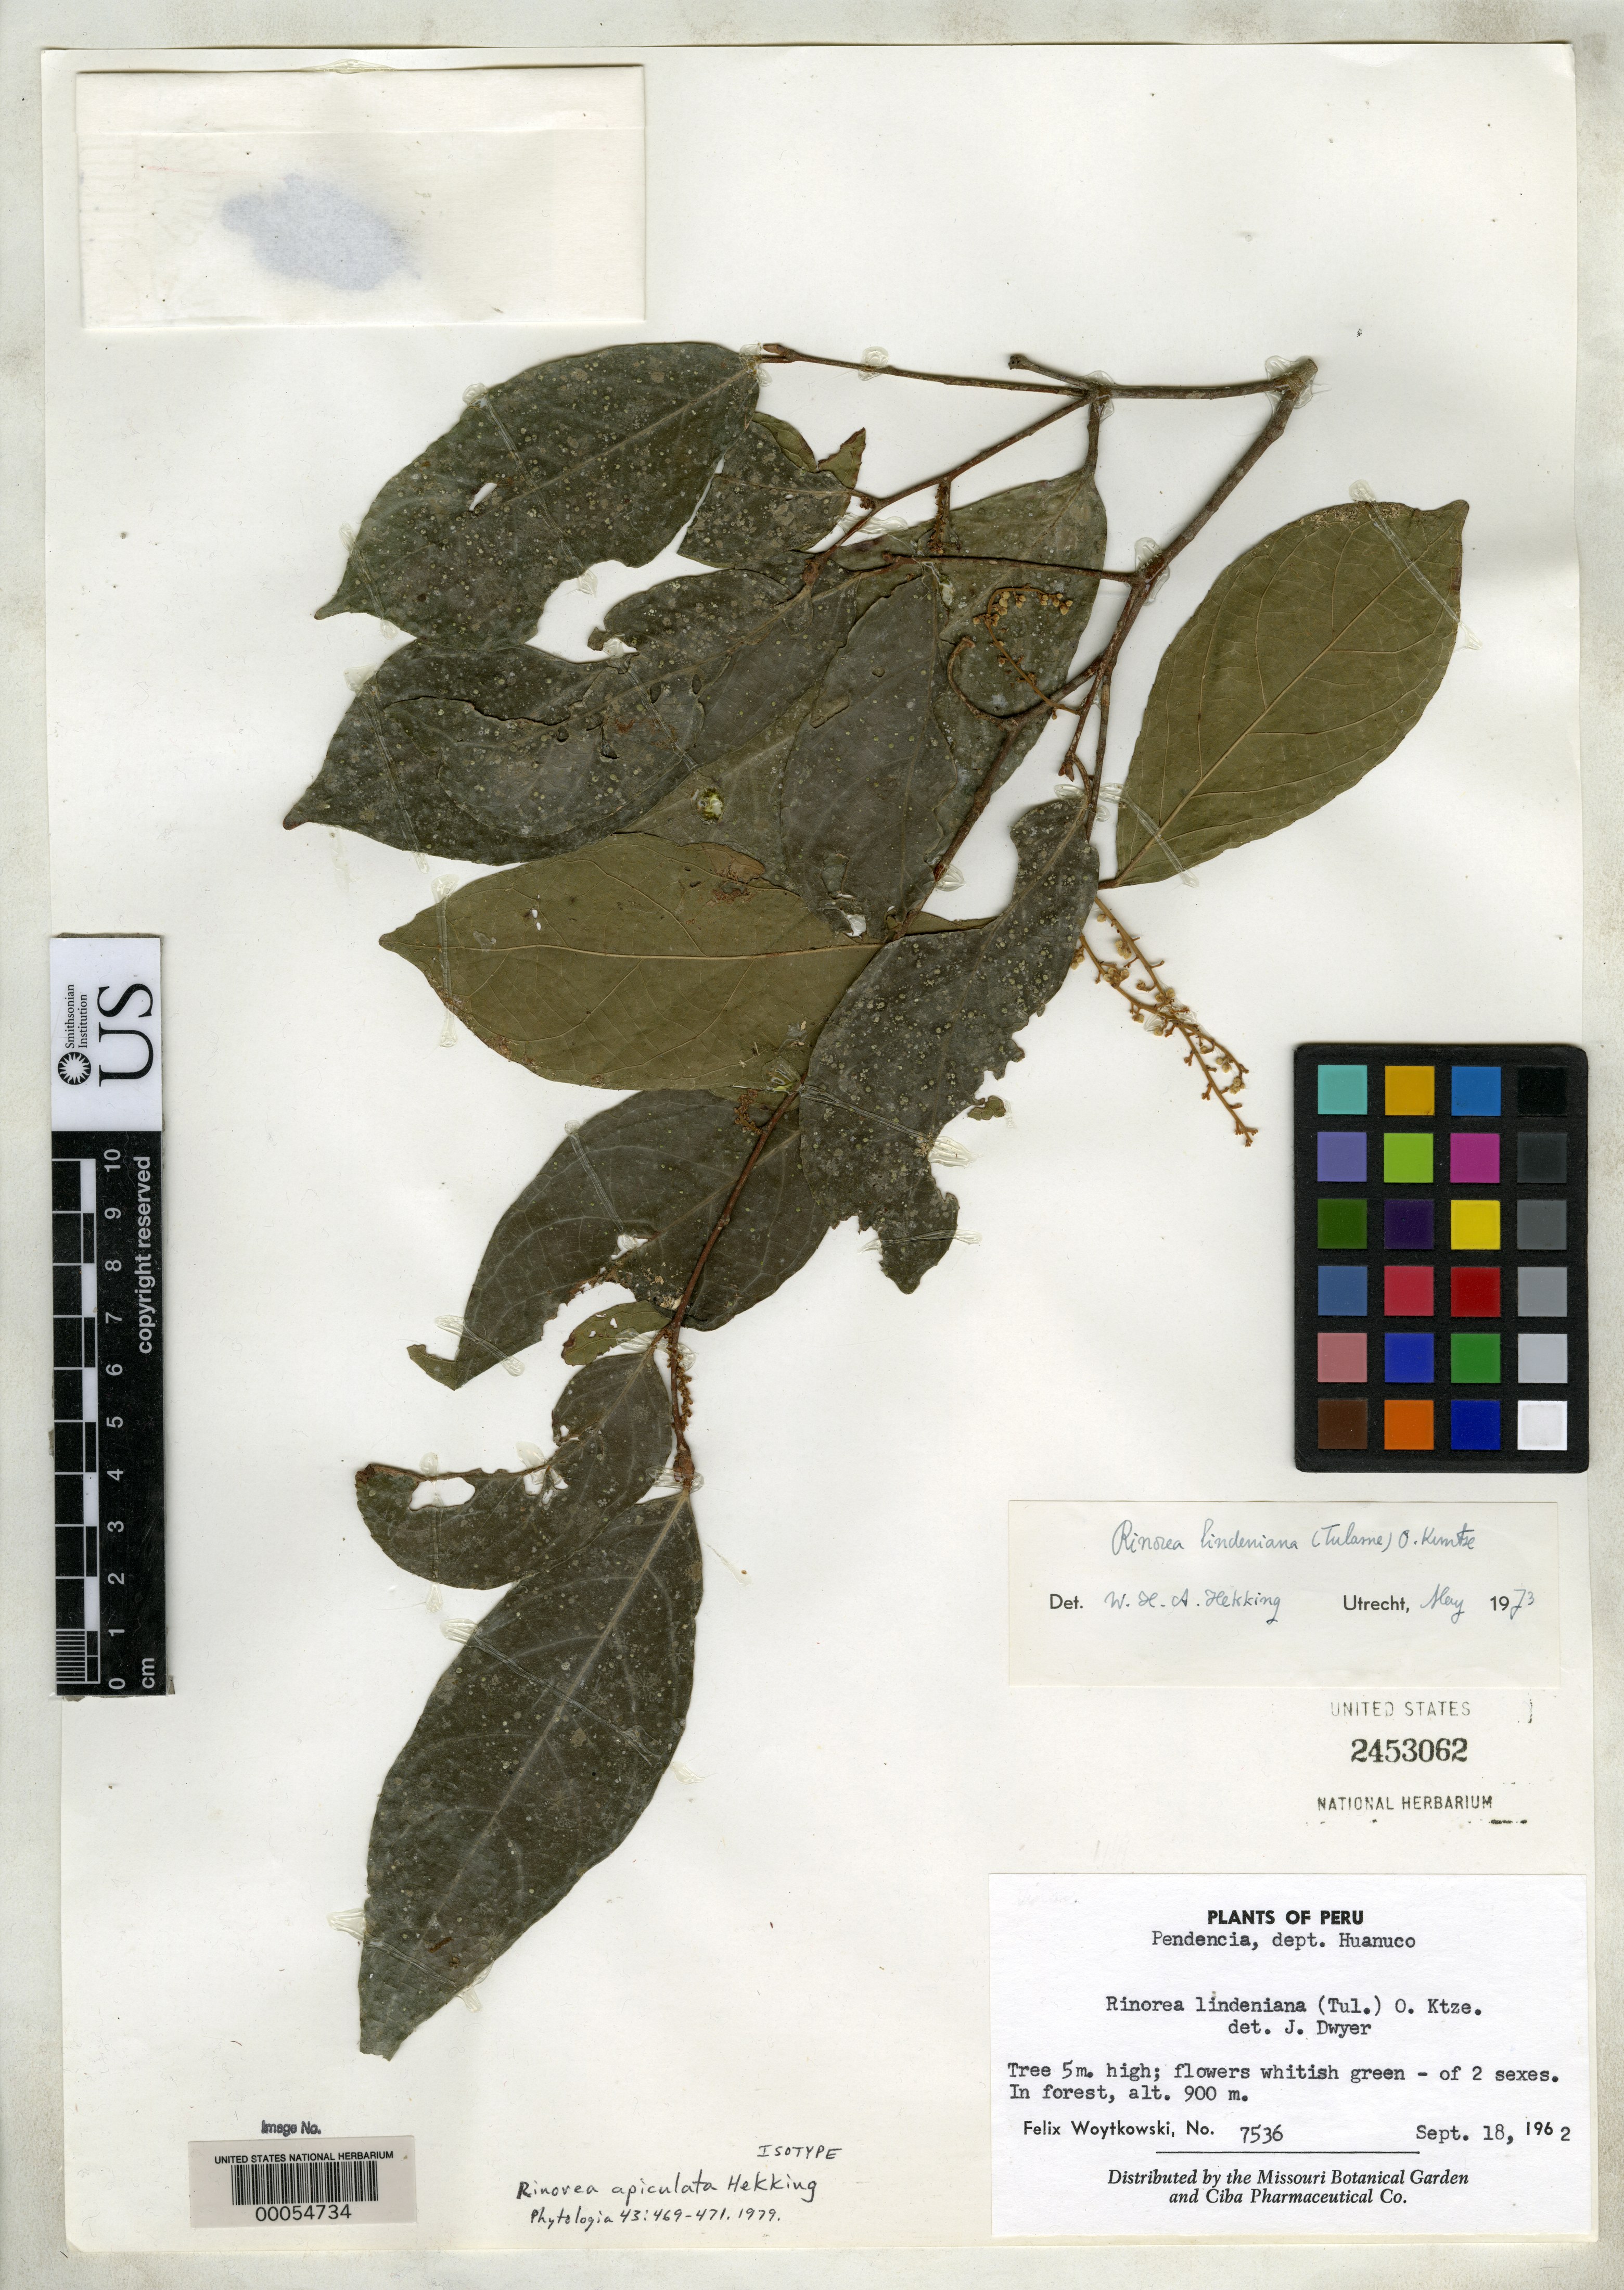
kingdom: Plantae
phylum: Tracheophyta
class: Magnoliopsida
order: Malpighiales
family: Violaceae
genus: Rinorea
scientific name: Rinorea apiculata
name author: Hekking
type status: Isotype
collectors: F. Woytkowski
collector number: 7536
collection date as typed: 18 Sep 1962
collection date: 1962-09-18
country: Peru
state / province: Huánuco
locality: Pendencia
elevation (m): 900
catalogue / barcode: US 2453062